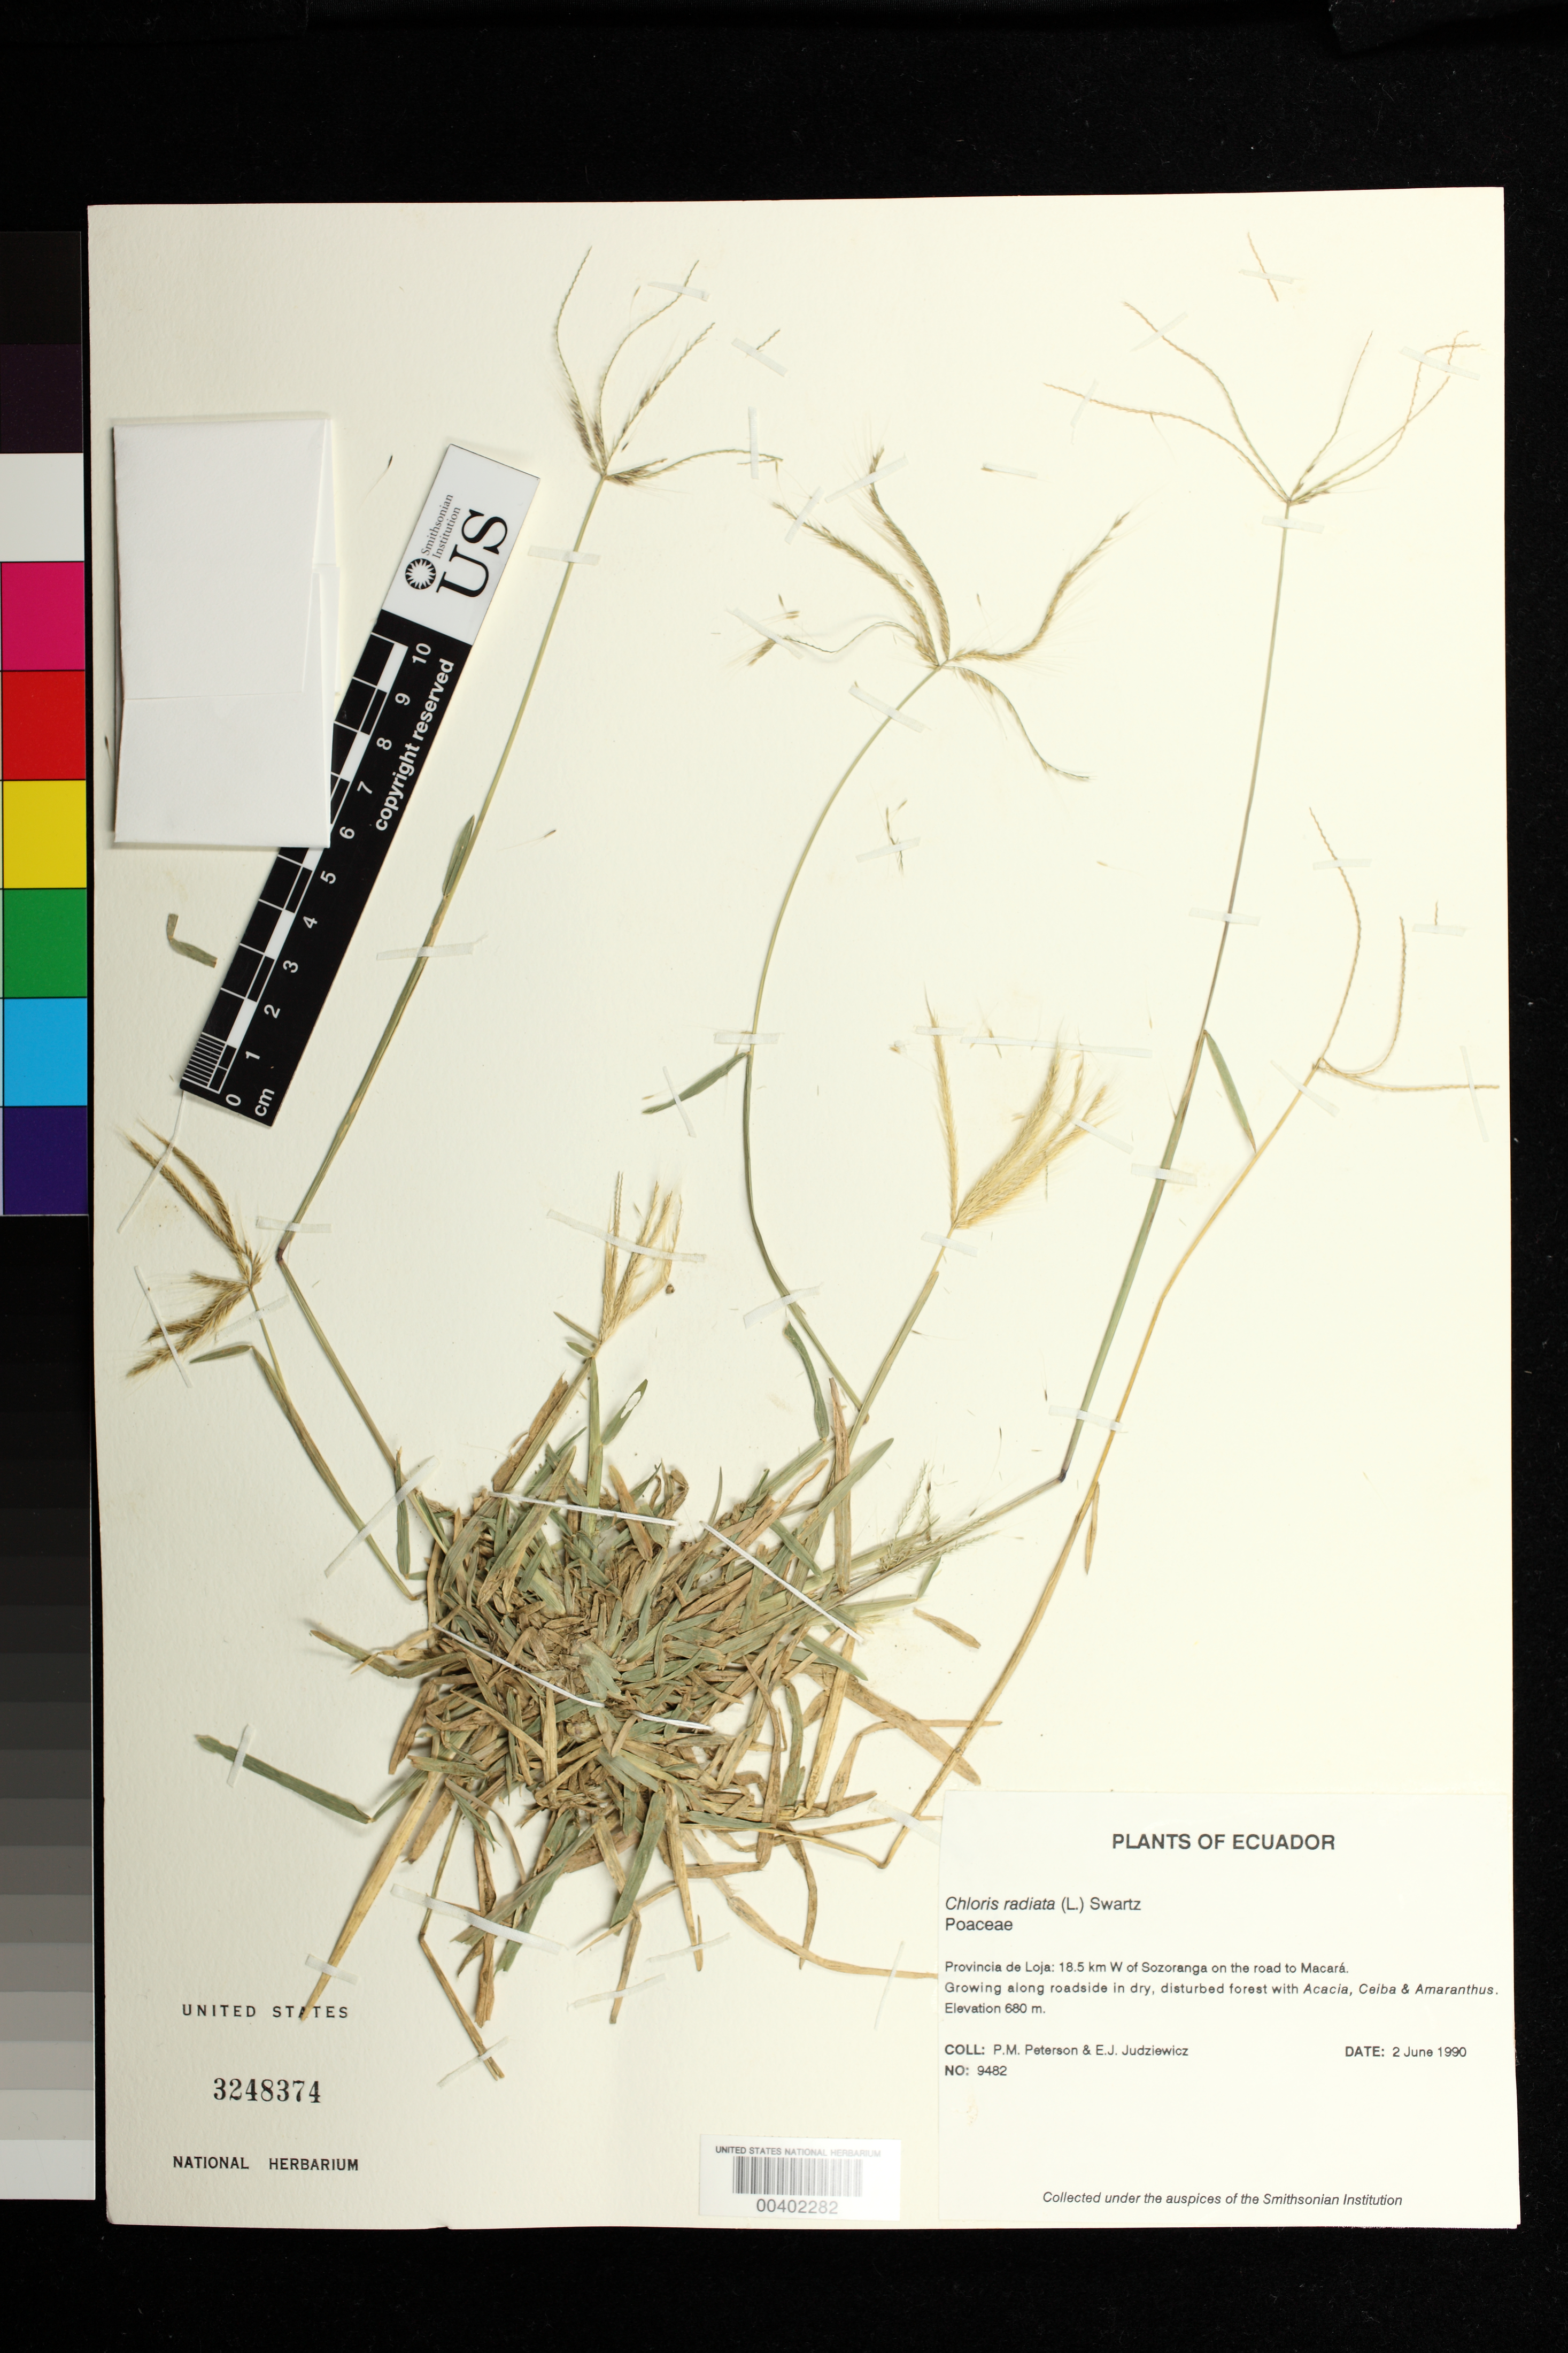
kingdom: Plantae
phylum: Tracheophyta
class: Liliopsida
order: Poales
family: Poaceae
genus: Chloris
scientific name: Chloris radiata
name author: (L.) Sw.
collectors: P. M. Peterson & E. J. Judziewicz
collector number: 09482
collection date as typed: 02 Jun 1990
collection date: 1990-06-02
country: Ecuador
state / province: Loja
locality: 18.5 km W of Sozoranga on the road to Macará.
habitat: Growing along roadside in dry, disturbed forest with Acacia, Ceiba & Amaranthus.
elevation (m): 680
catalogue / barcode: US 3248374